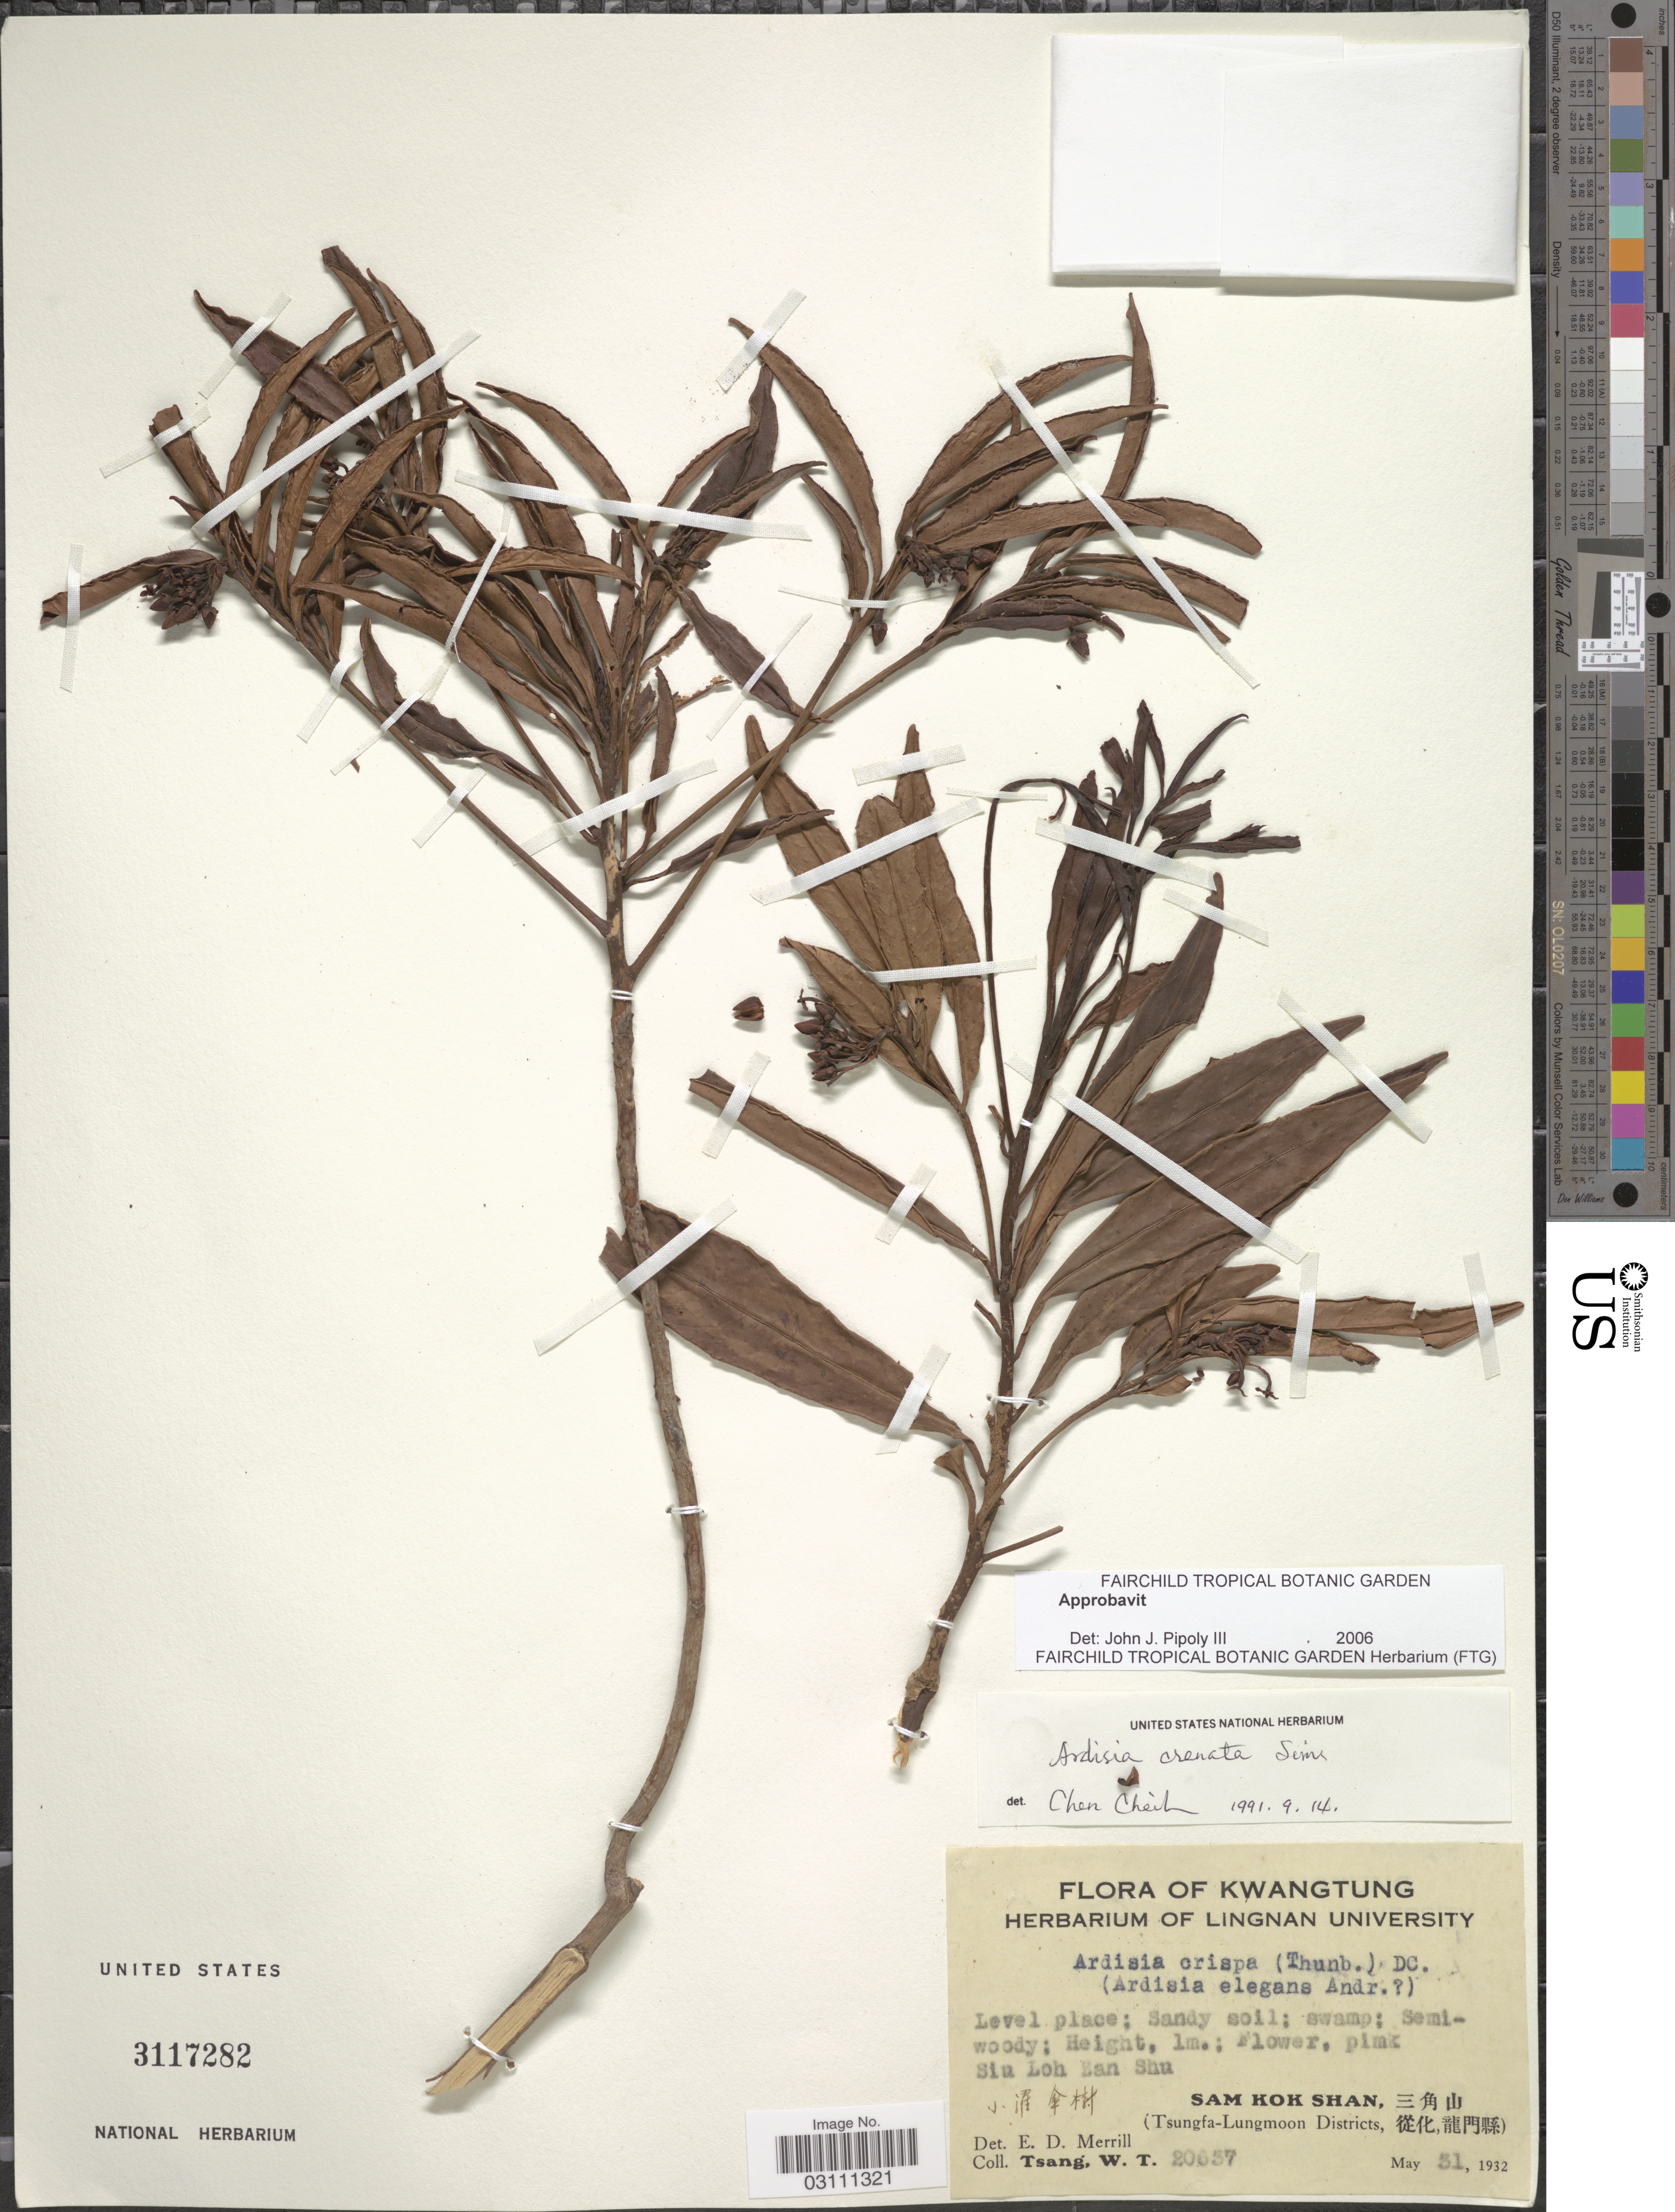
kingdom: Plantae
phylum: Tracheophyta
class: Magnoliopsida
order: Ericales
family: Primulaceae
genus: Ardisia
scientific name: Ardisia crenata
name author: Sims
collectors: W. T. Tsang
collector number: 20637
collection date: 1932-05-31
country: China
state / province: Guangdong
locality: Kwangtung. Siu Loh Ean [interpreted] Shu. Sam Kok Shan, (Tsungfa-Lungmoon Districts).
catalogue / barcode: US 3117282